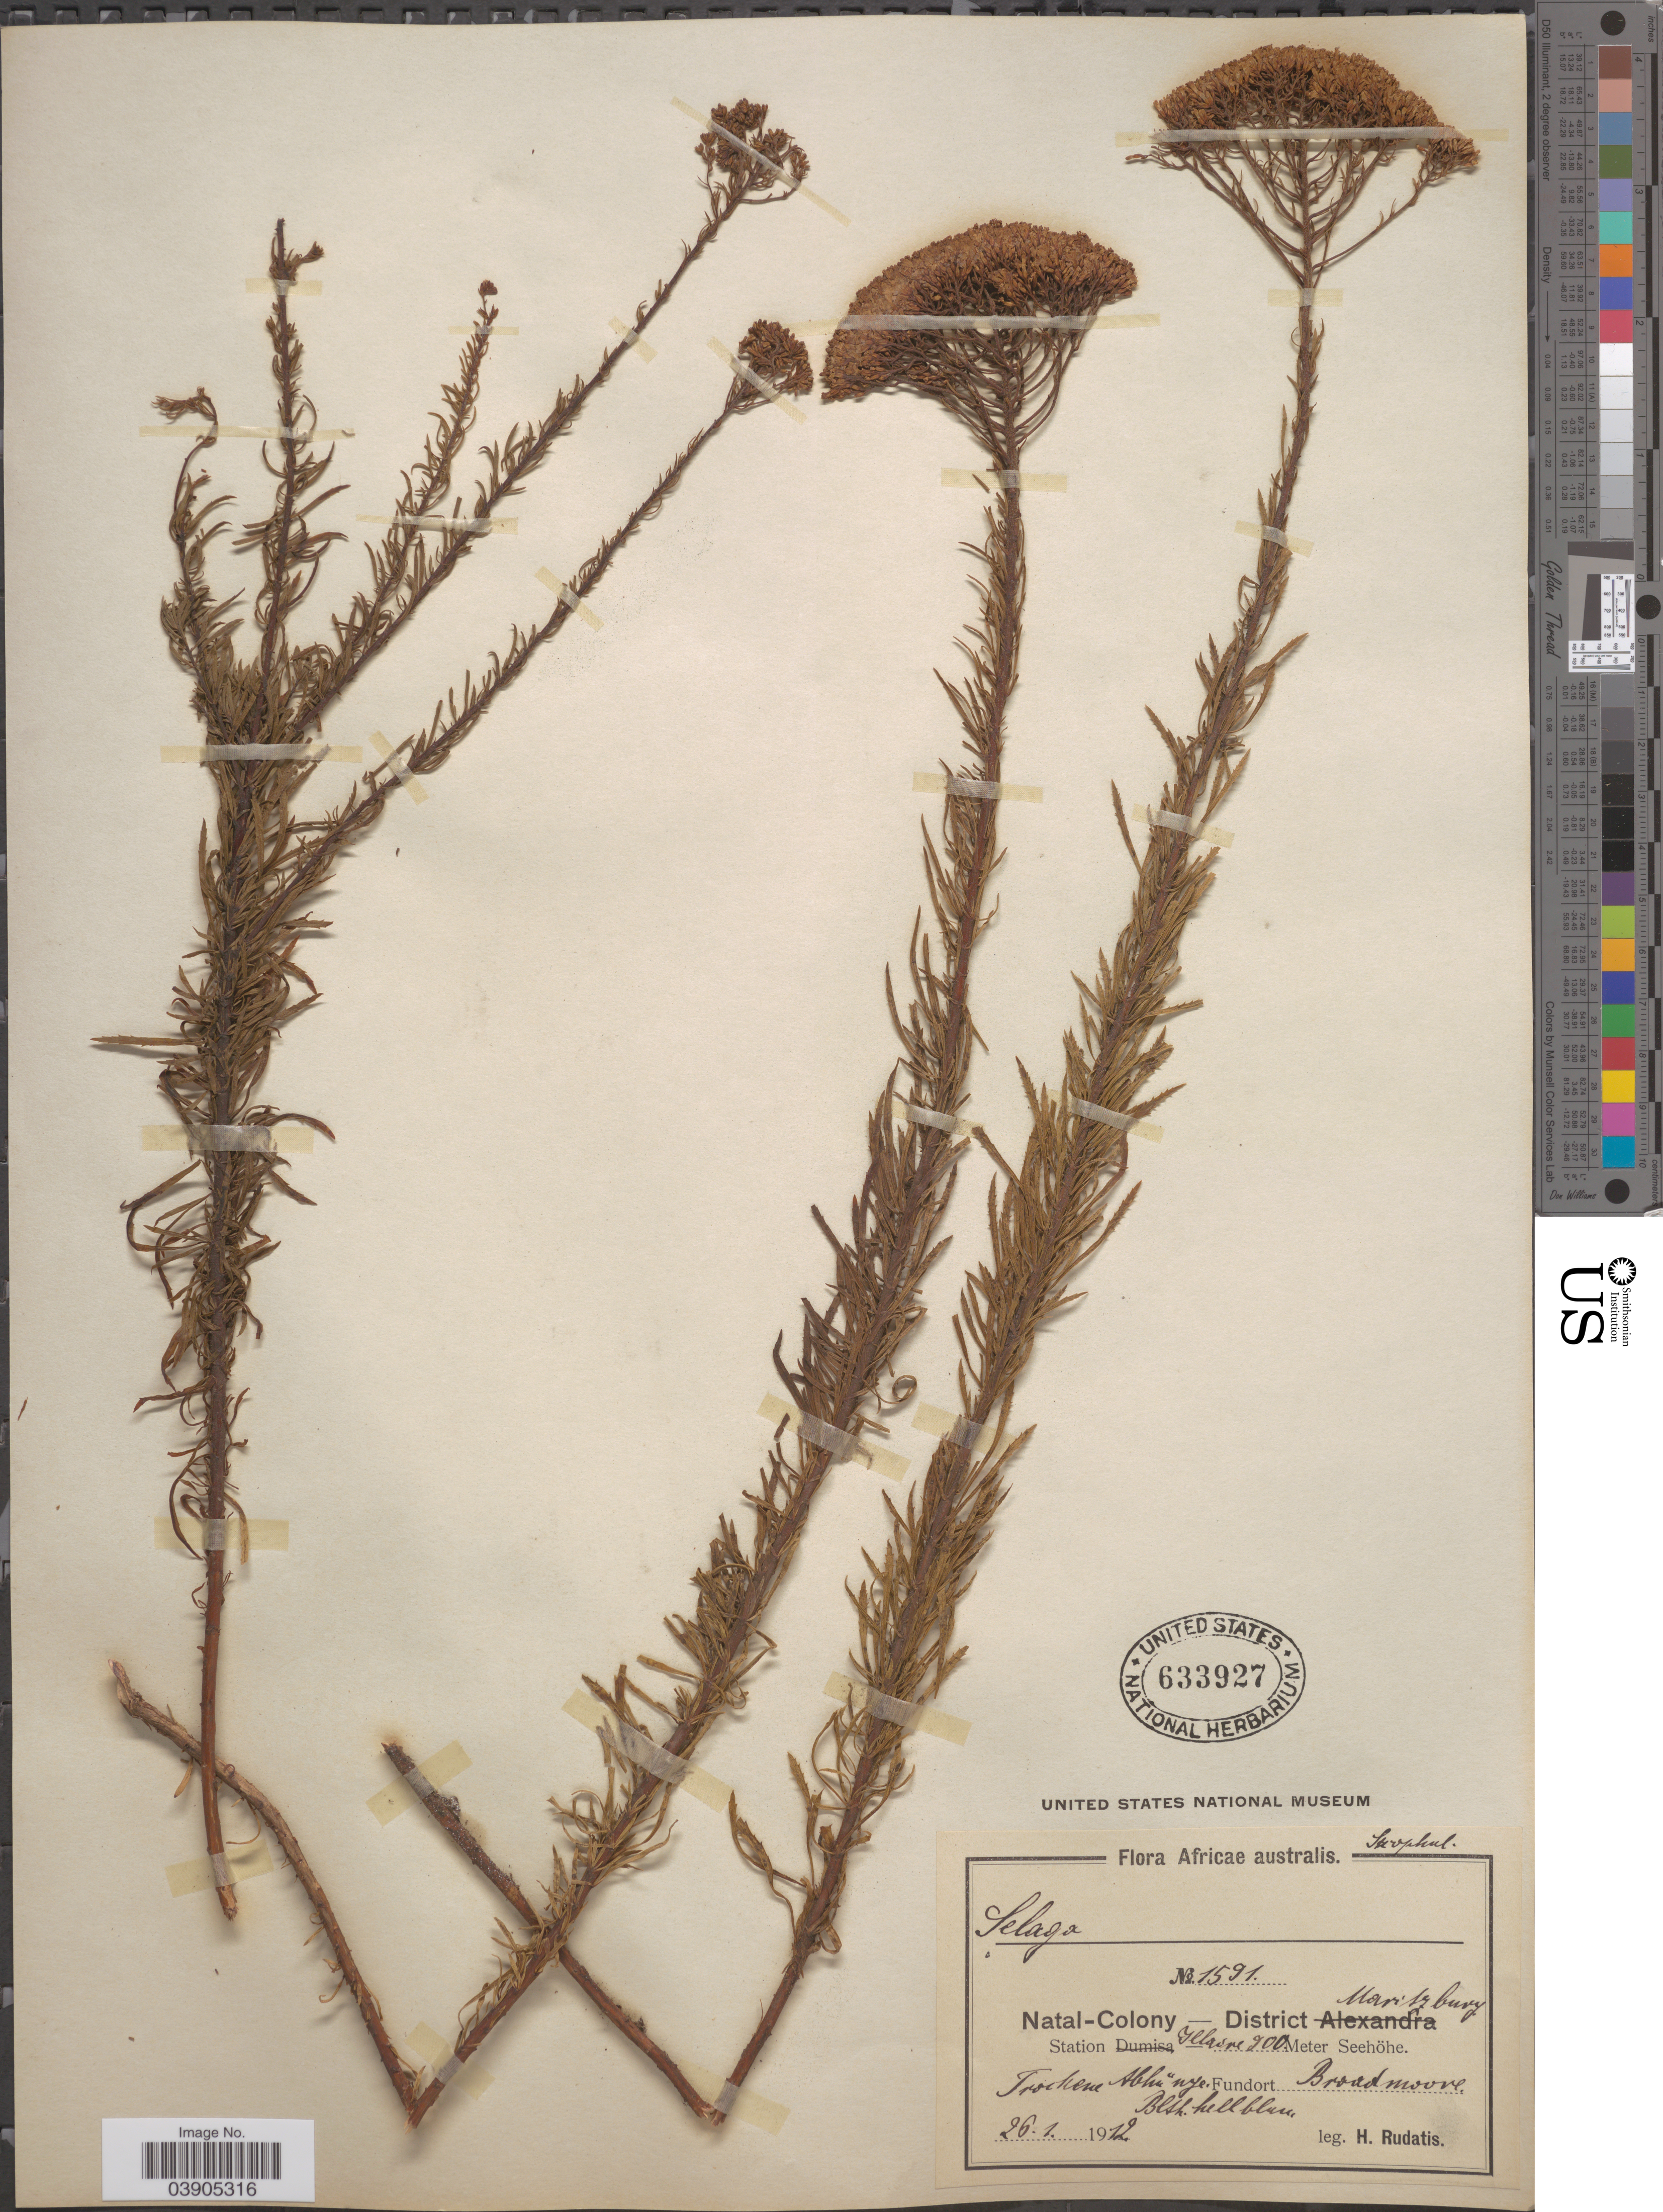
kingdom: Plantae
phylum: Tracheophyta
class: Magnoliopsida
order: Lamiales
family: Scrophulariaceae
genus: Selago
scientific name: Selago sp.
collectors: H. Rudatis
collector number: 1591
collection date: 1912-01-26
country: South Africa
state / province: KwaZulu-Natal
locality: Africae australis. Natal-Colony - District Maritzburg. Station Illaire. Trockene Abhünge. Broadmoore.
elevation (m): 900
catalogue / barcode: US 633927